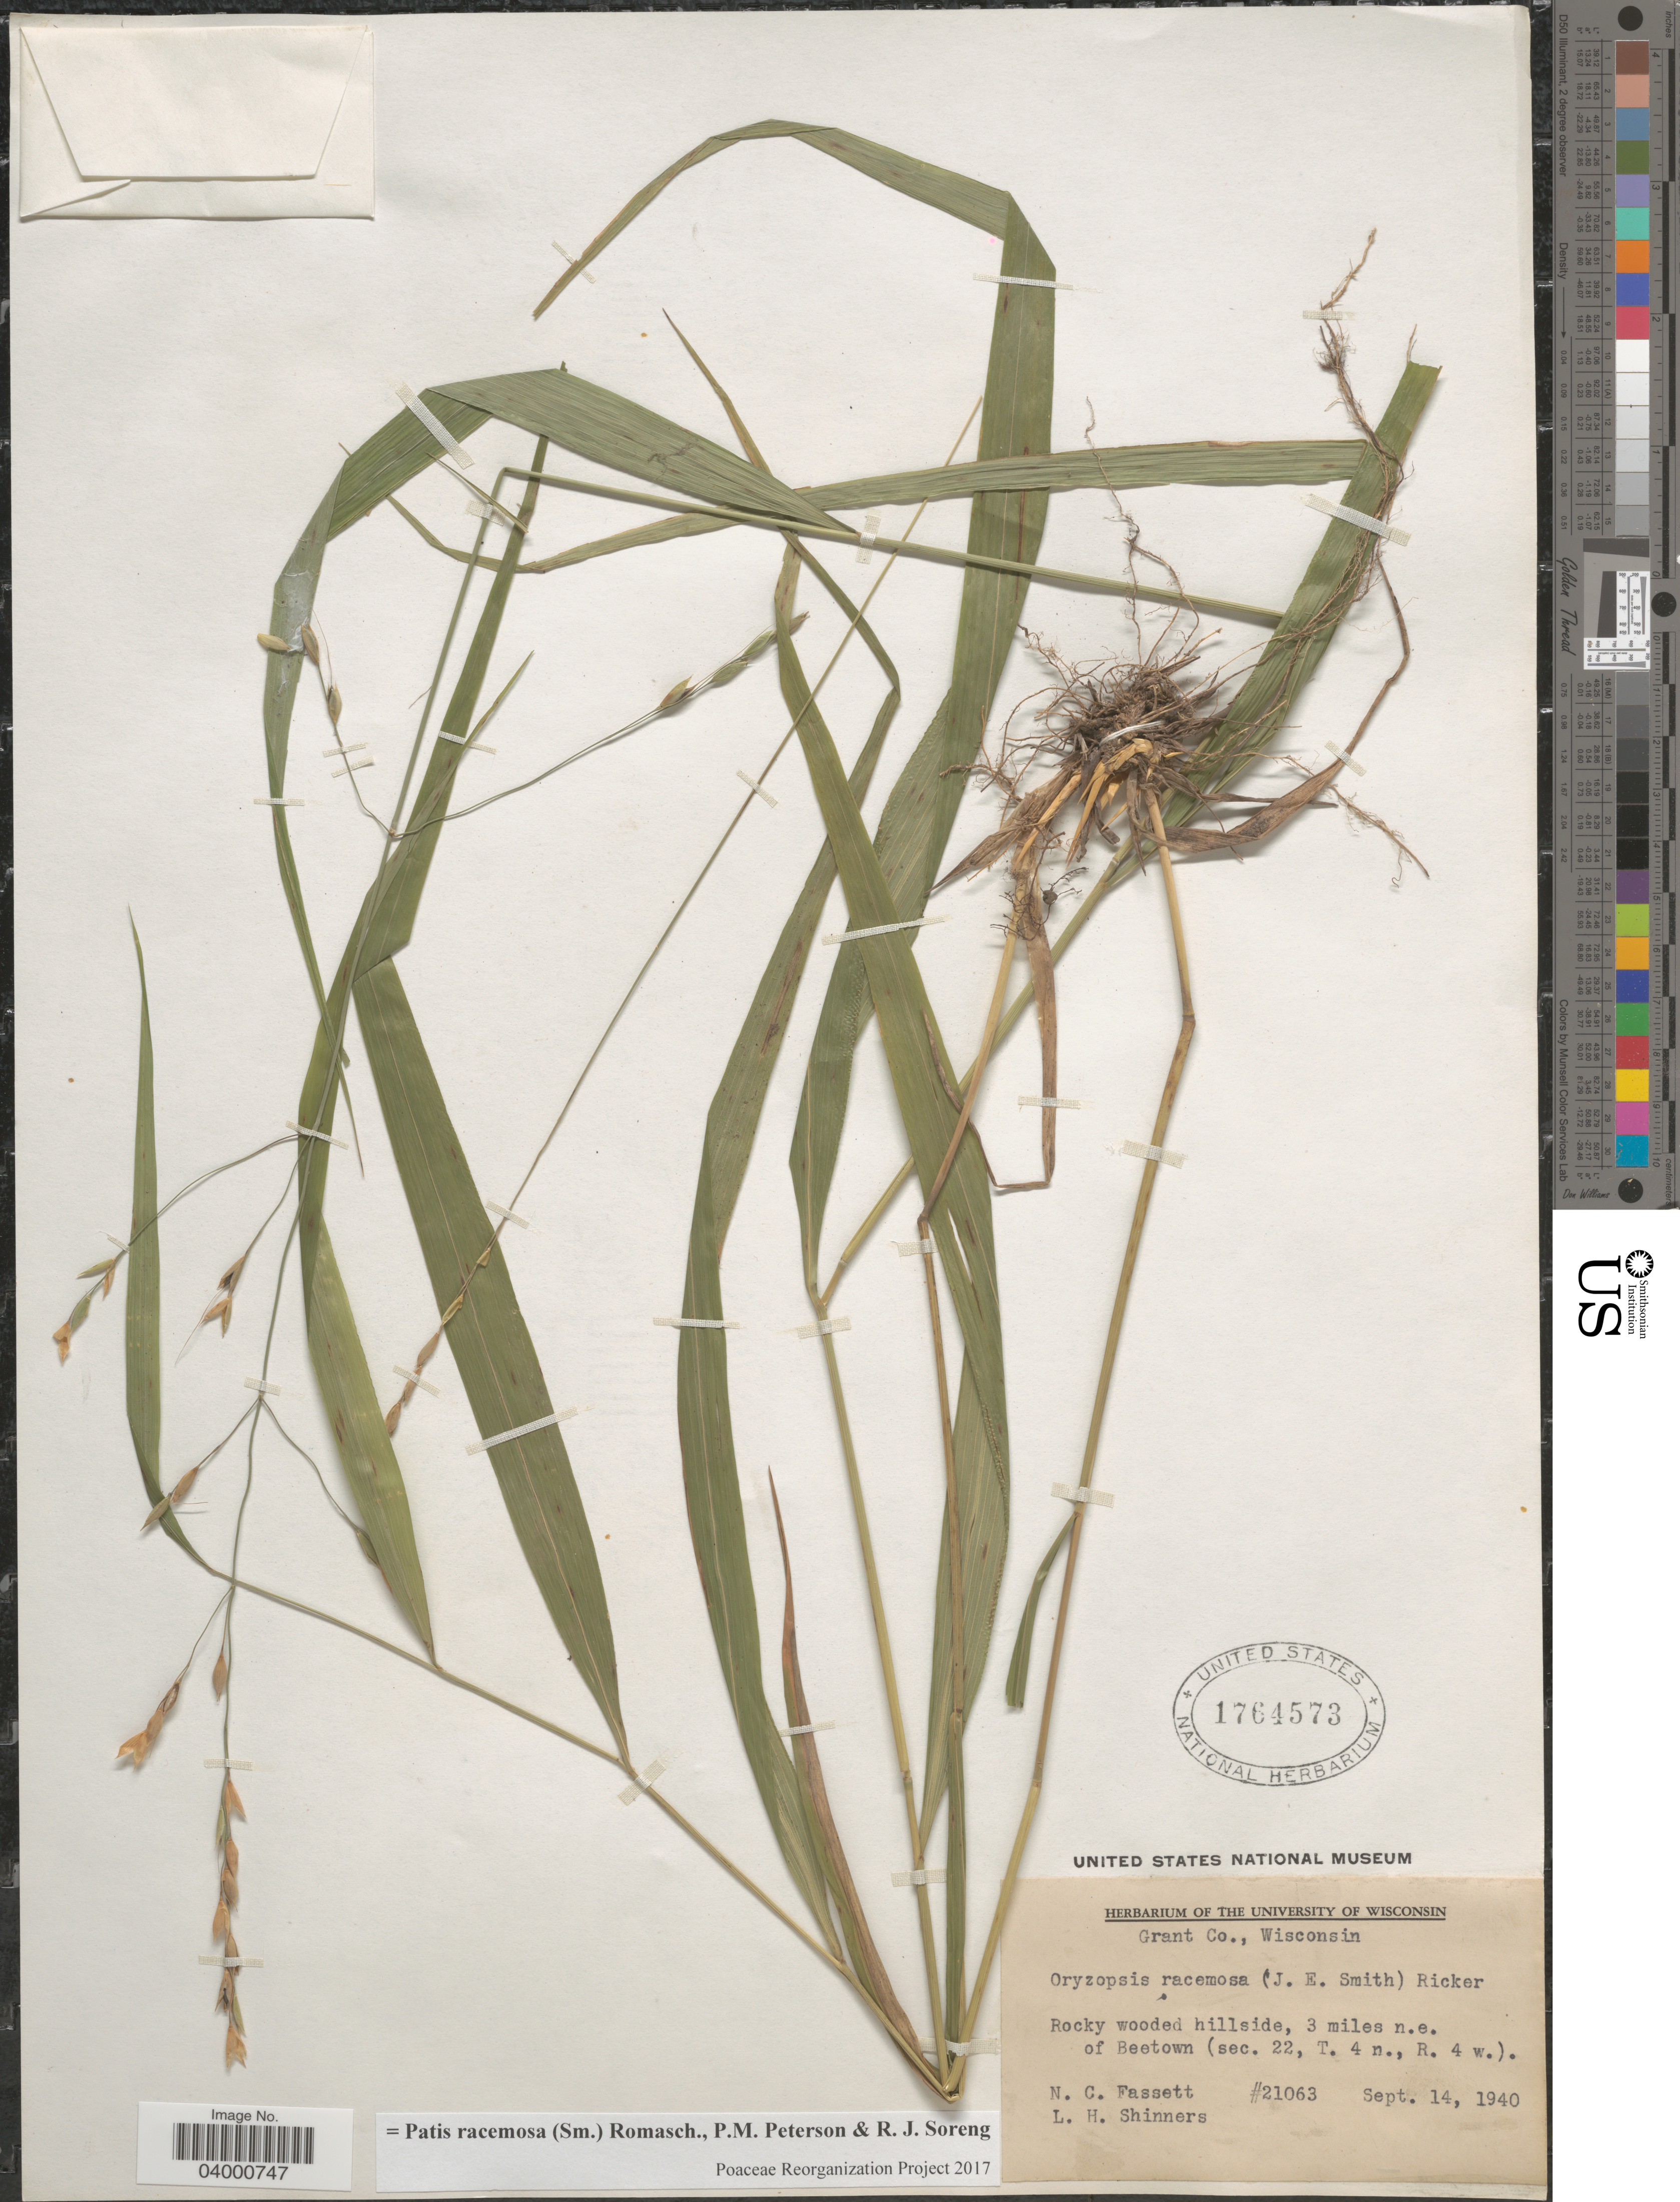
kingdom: Plantae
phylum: Tracheophyta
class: Liliopsida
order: Poales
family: Poaceae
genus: Patis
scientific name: Patis racemosa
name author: (Sm.) Romasch. et al.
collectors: N. C. Fassett & L. H. Shinners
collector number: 21063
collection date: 1940-09-14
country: United States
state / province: Wisconsin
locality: Grant Co. Rocky wooded hillside, 3 miles n.e. of Beetown (sec. 22, T. 4 n., R. 4 w.).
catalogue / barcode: US 1764573